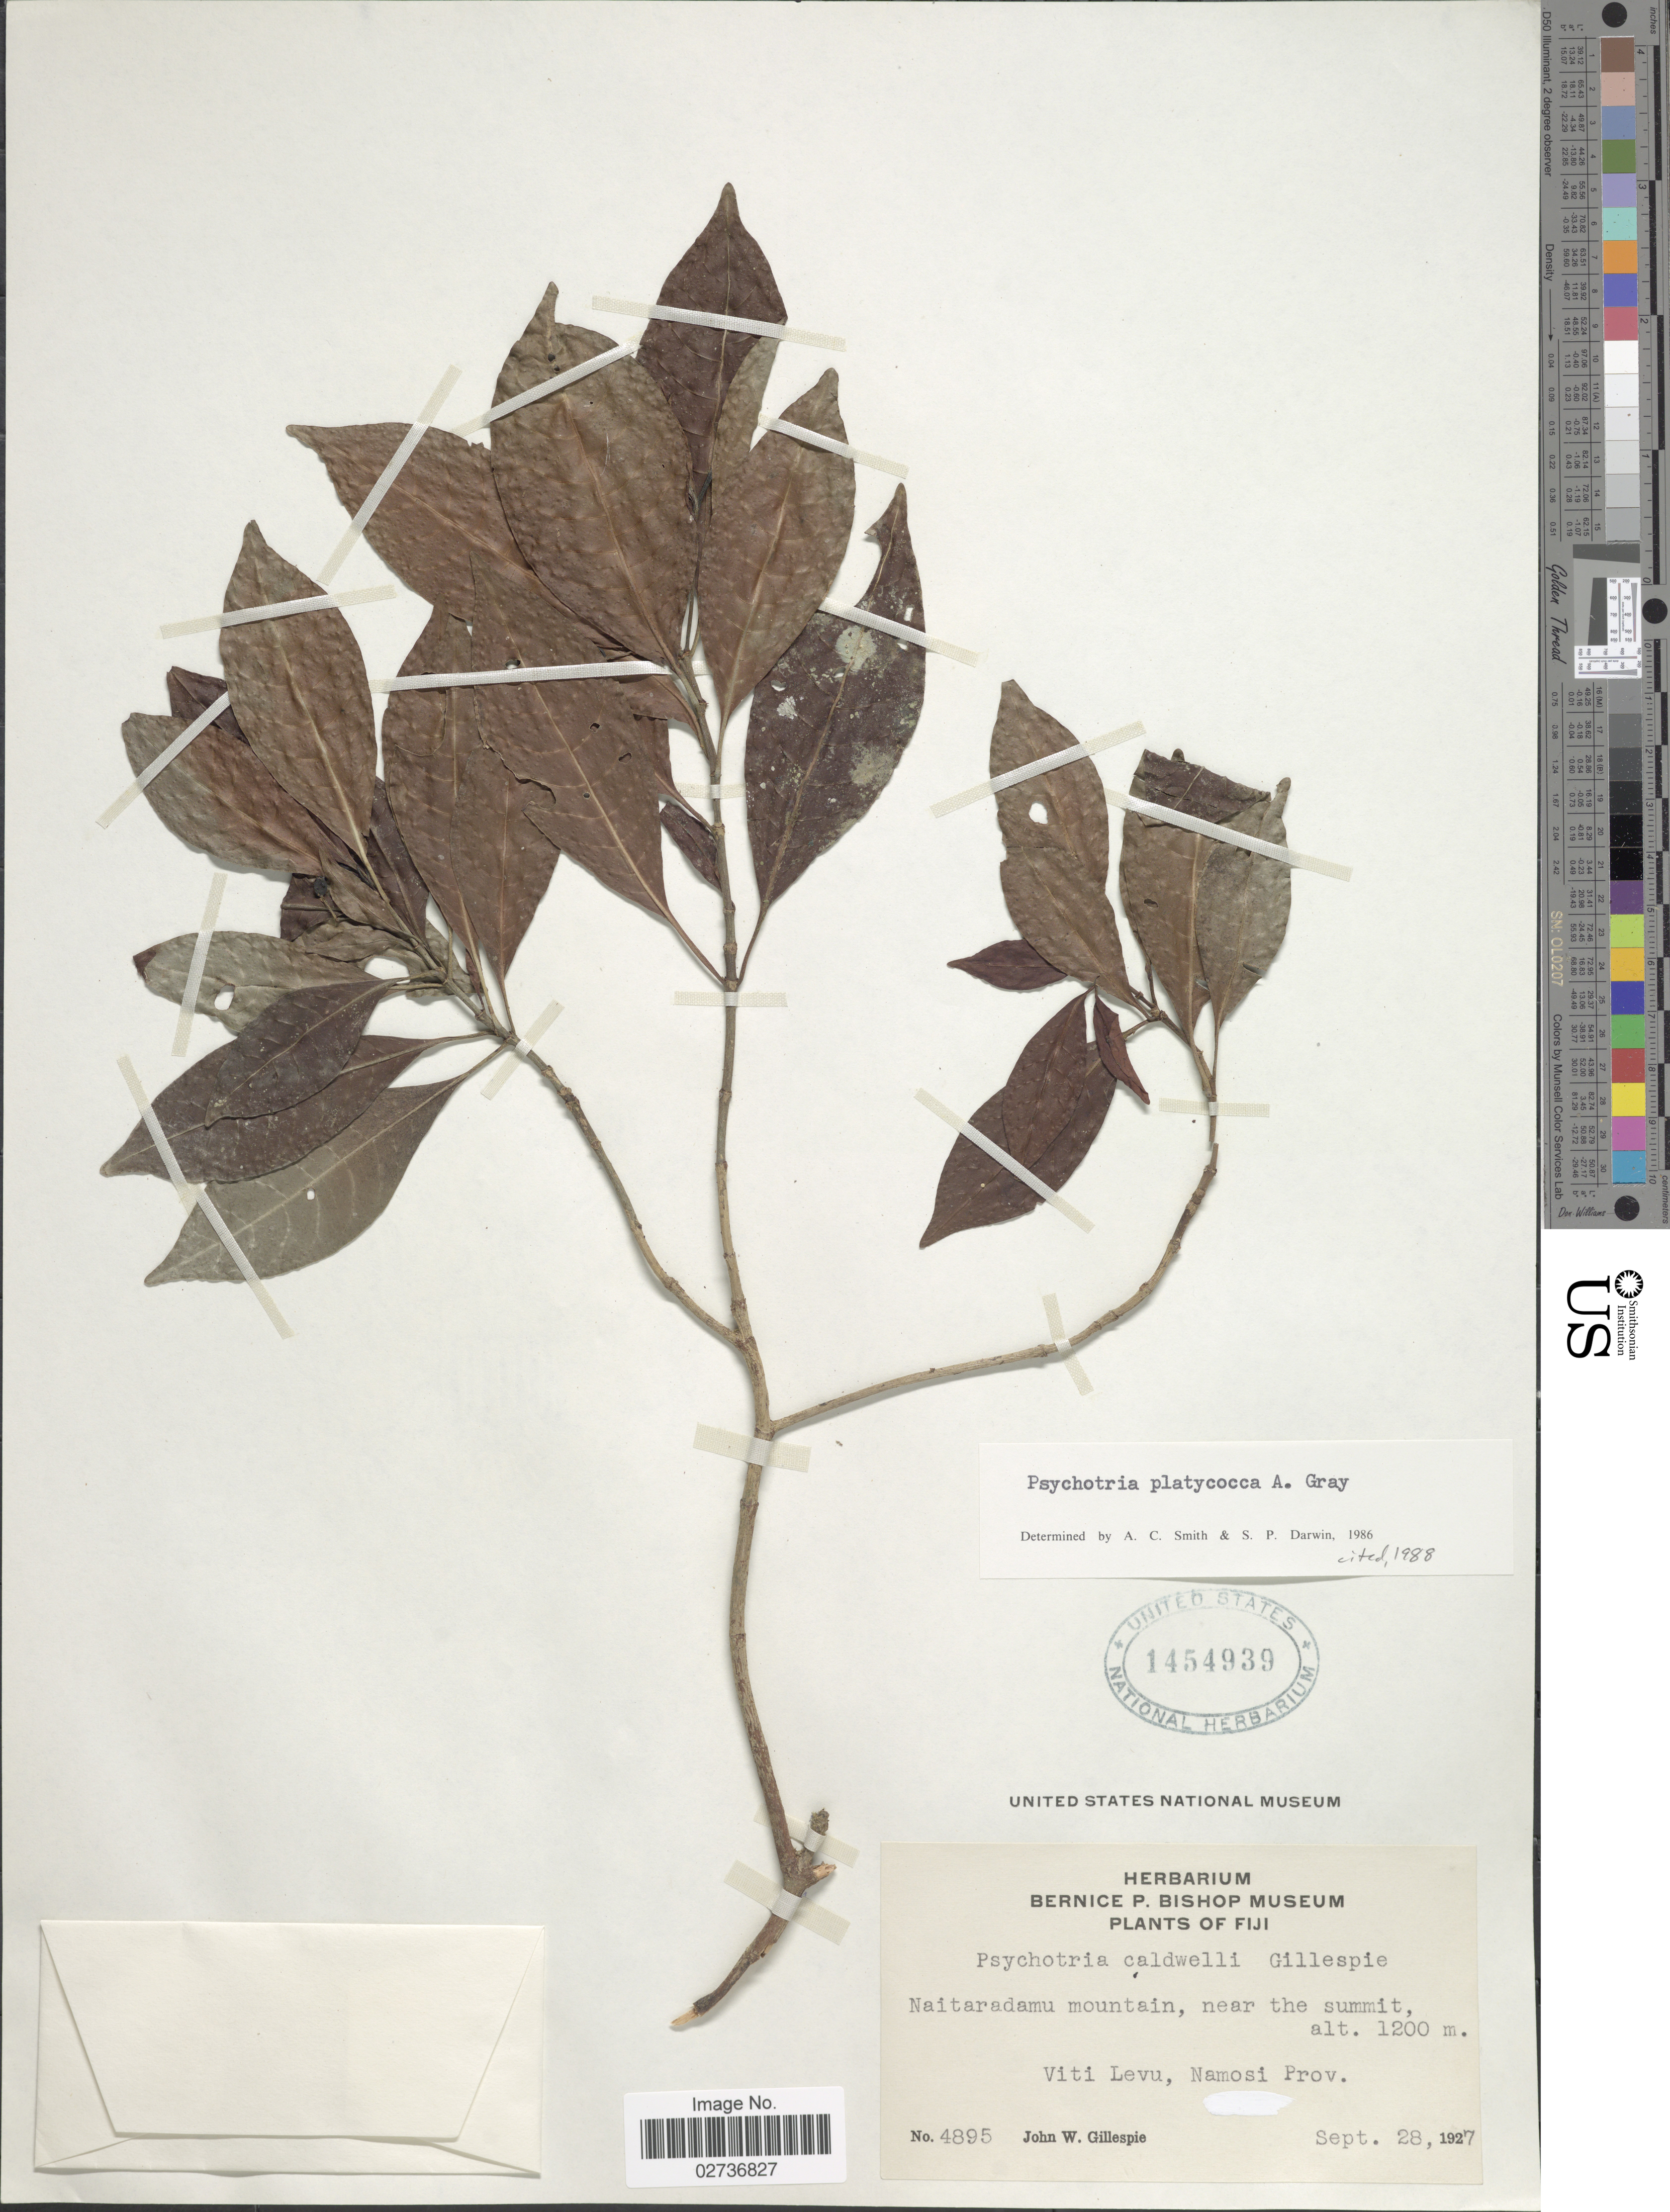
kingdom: Plantae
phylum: Tracheophyta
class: Magnoliopsida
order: Gentianales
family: Rubiaceae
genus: Psychotria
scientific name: Psychotria platycocca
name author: A. Gray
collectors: J. W. Gillespie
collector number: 4895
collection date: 1927-09-28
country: Fiji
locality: Naitaradamu mountain, near the summit. Viti Levu, Namosi Prov.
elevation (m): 1200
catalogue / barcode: US 1454939